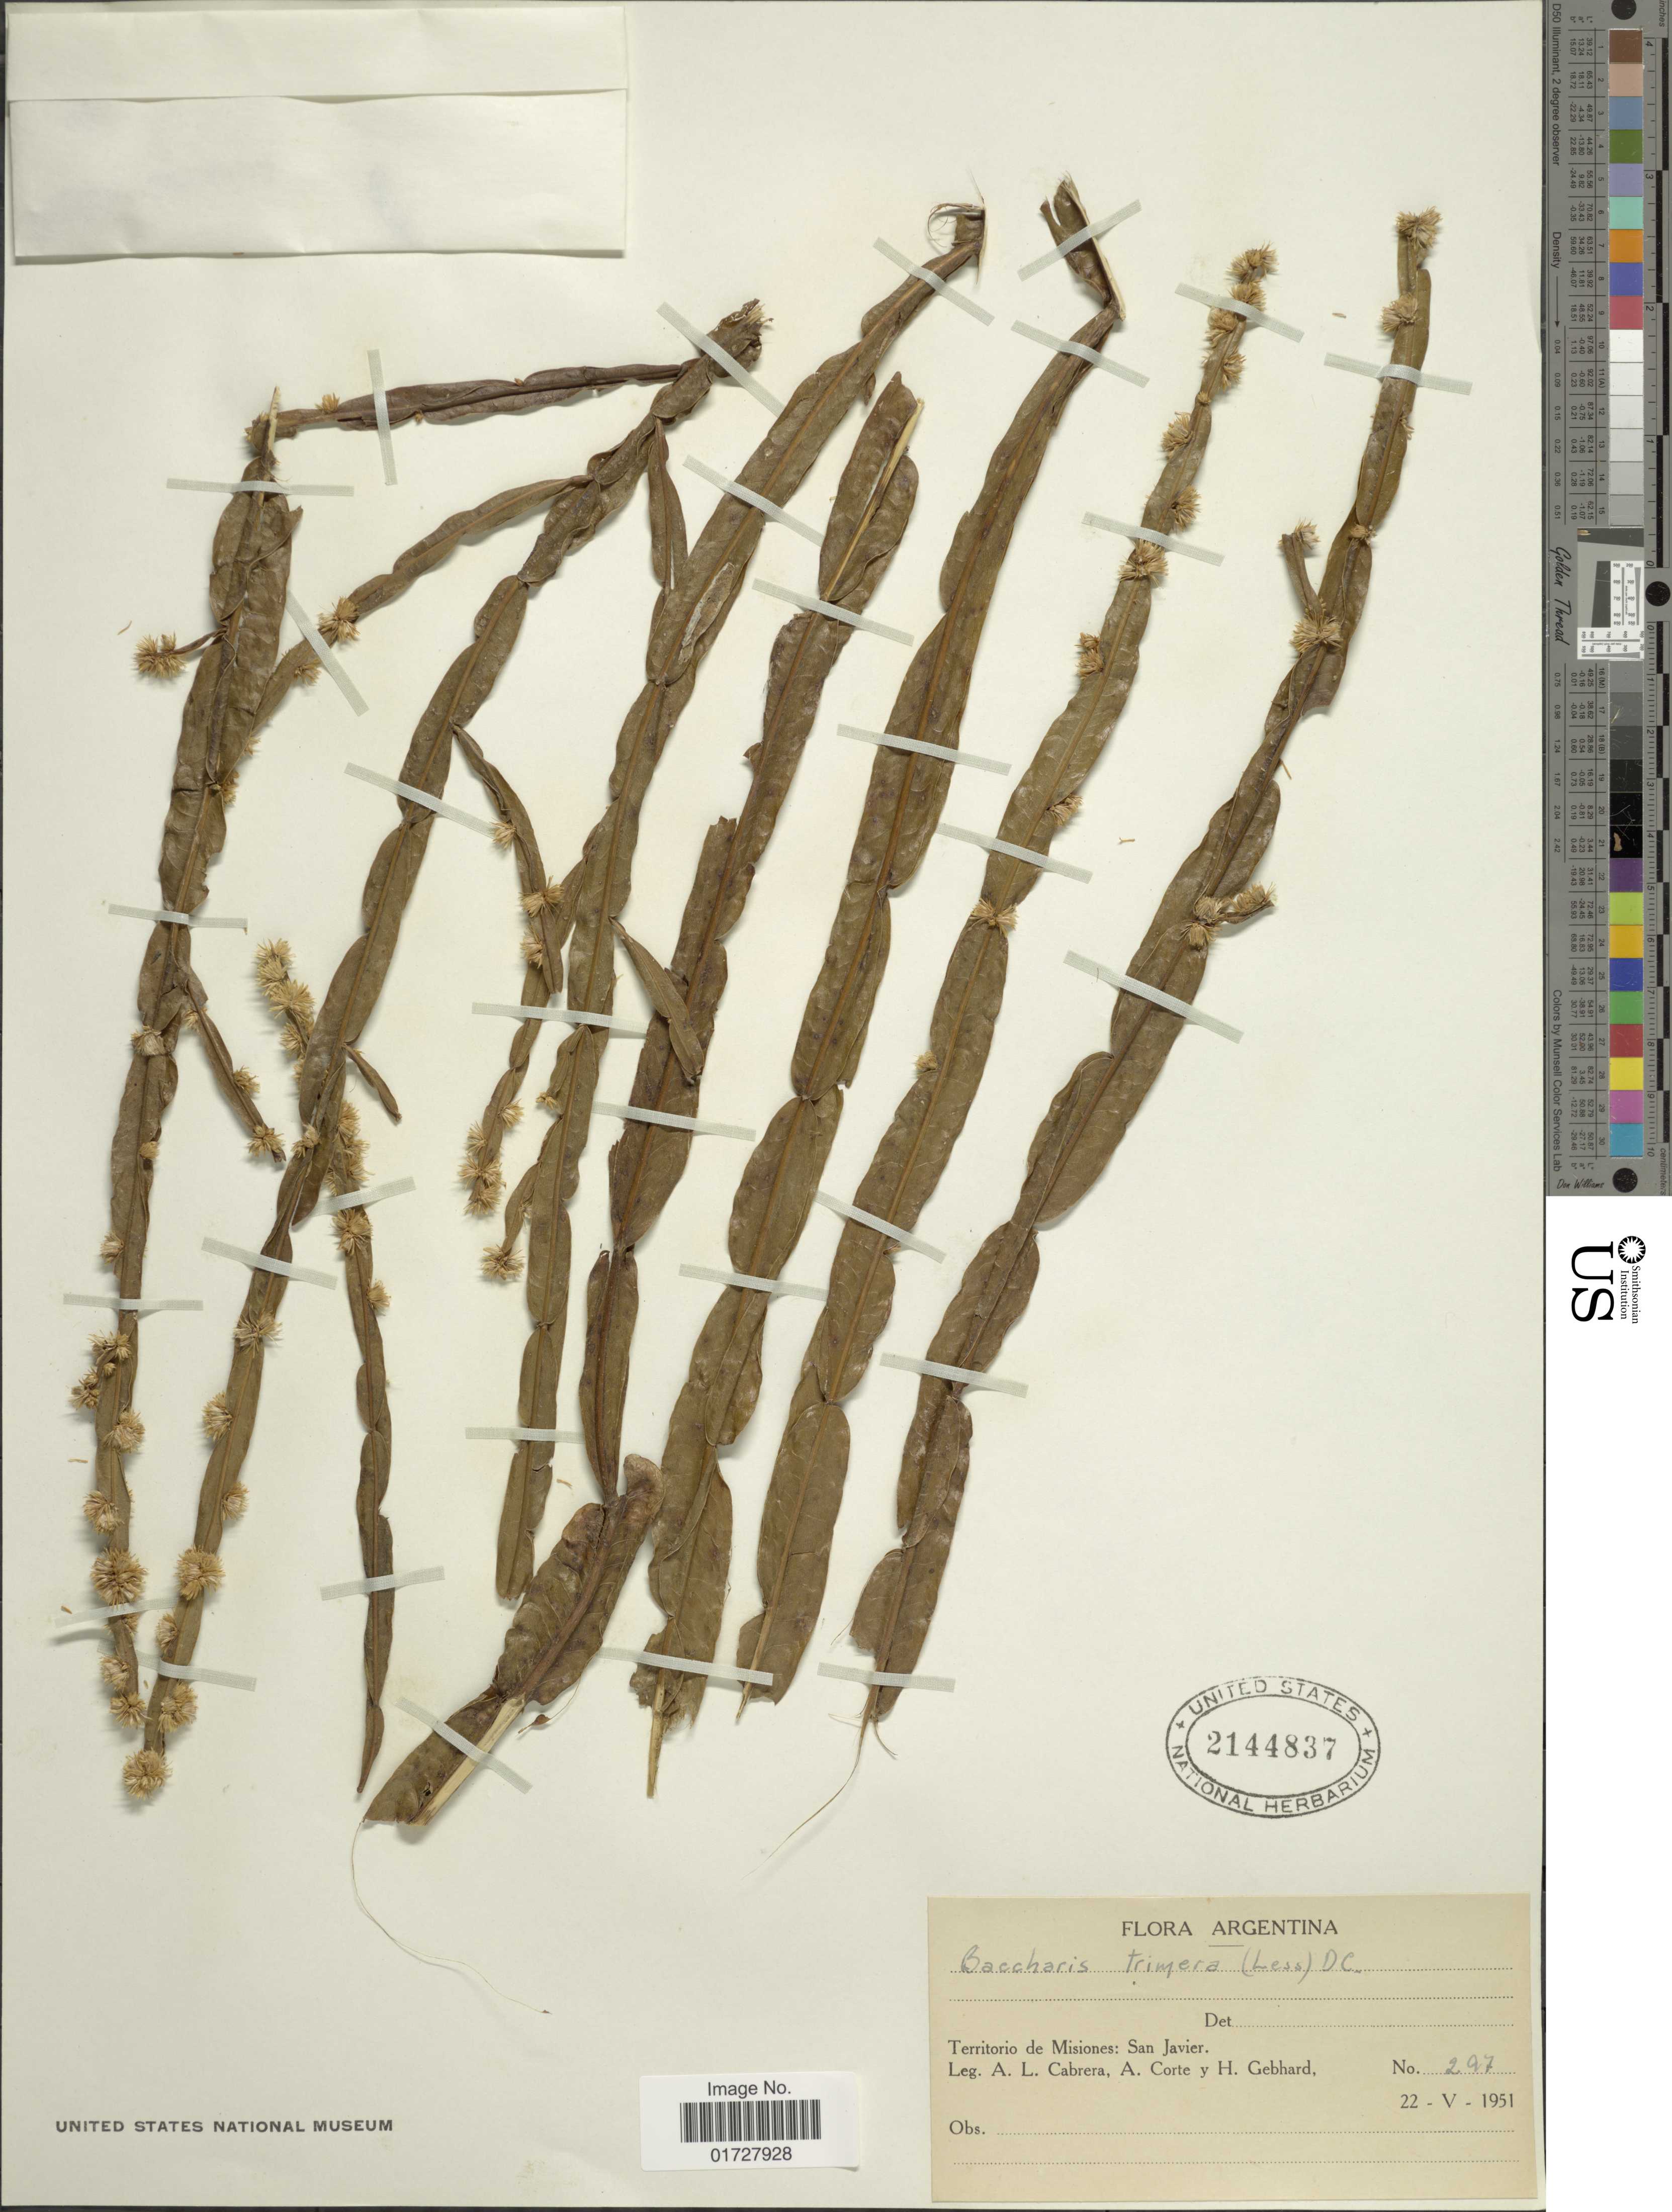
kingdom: Plantae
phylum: Tracheophyta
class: Magnoliopsida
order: Asterales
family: Asteraceae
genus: Baccharis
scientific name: Baccharis trimera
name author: (Less.) DC.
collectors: A. L. Cabrera, A. Corte & H. Gebhard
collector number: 297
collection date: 1951-05-22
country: Argentina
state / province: Misiones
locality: San Javier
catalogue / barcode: US 2144837